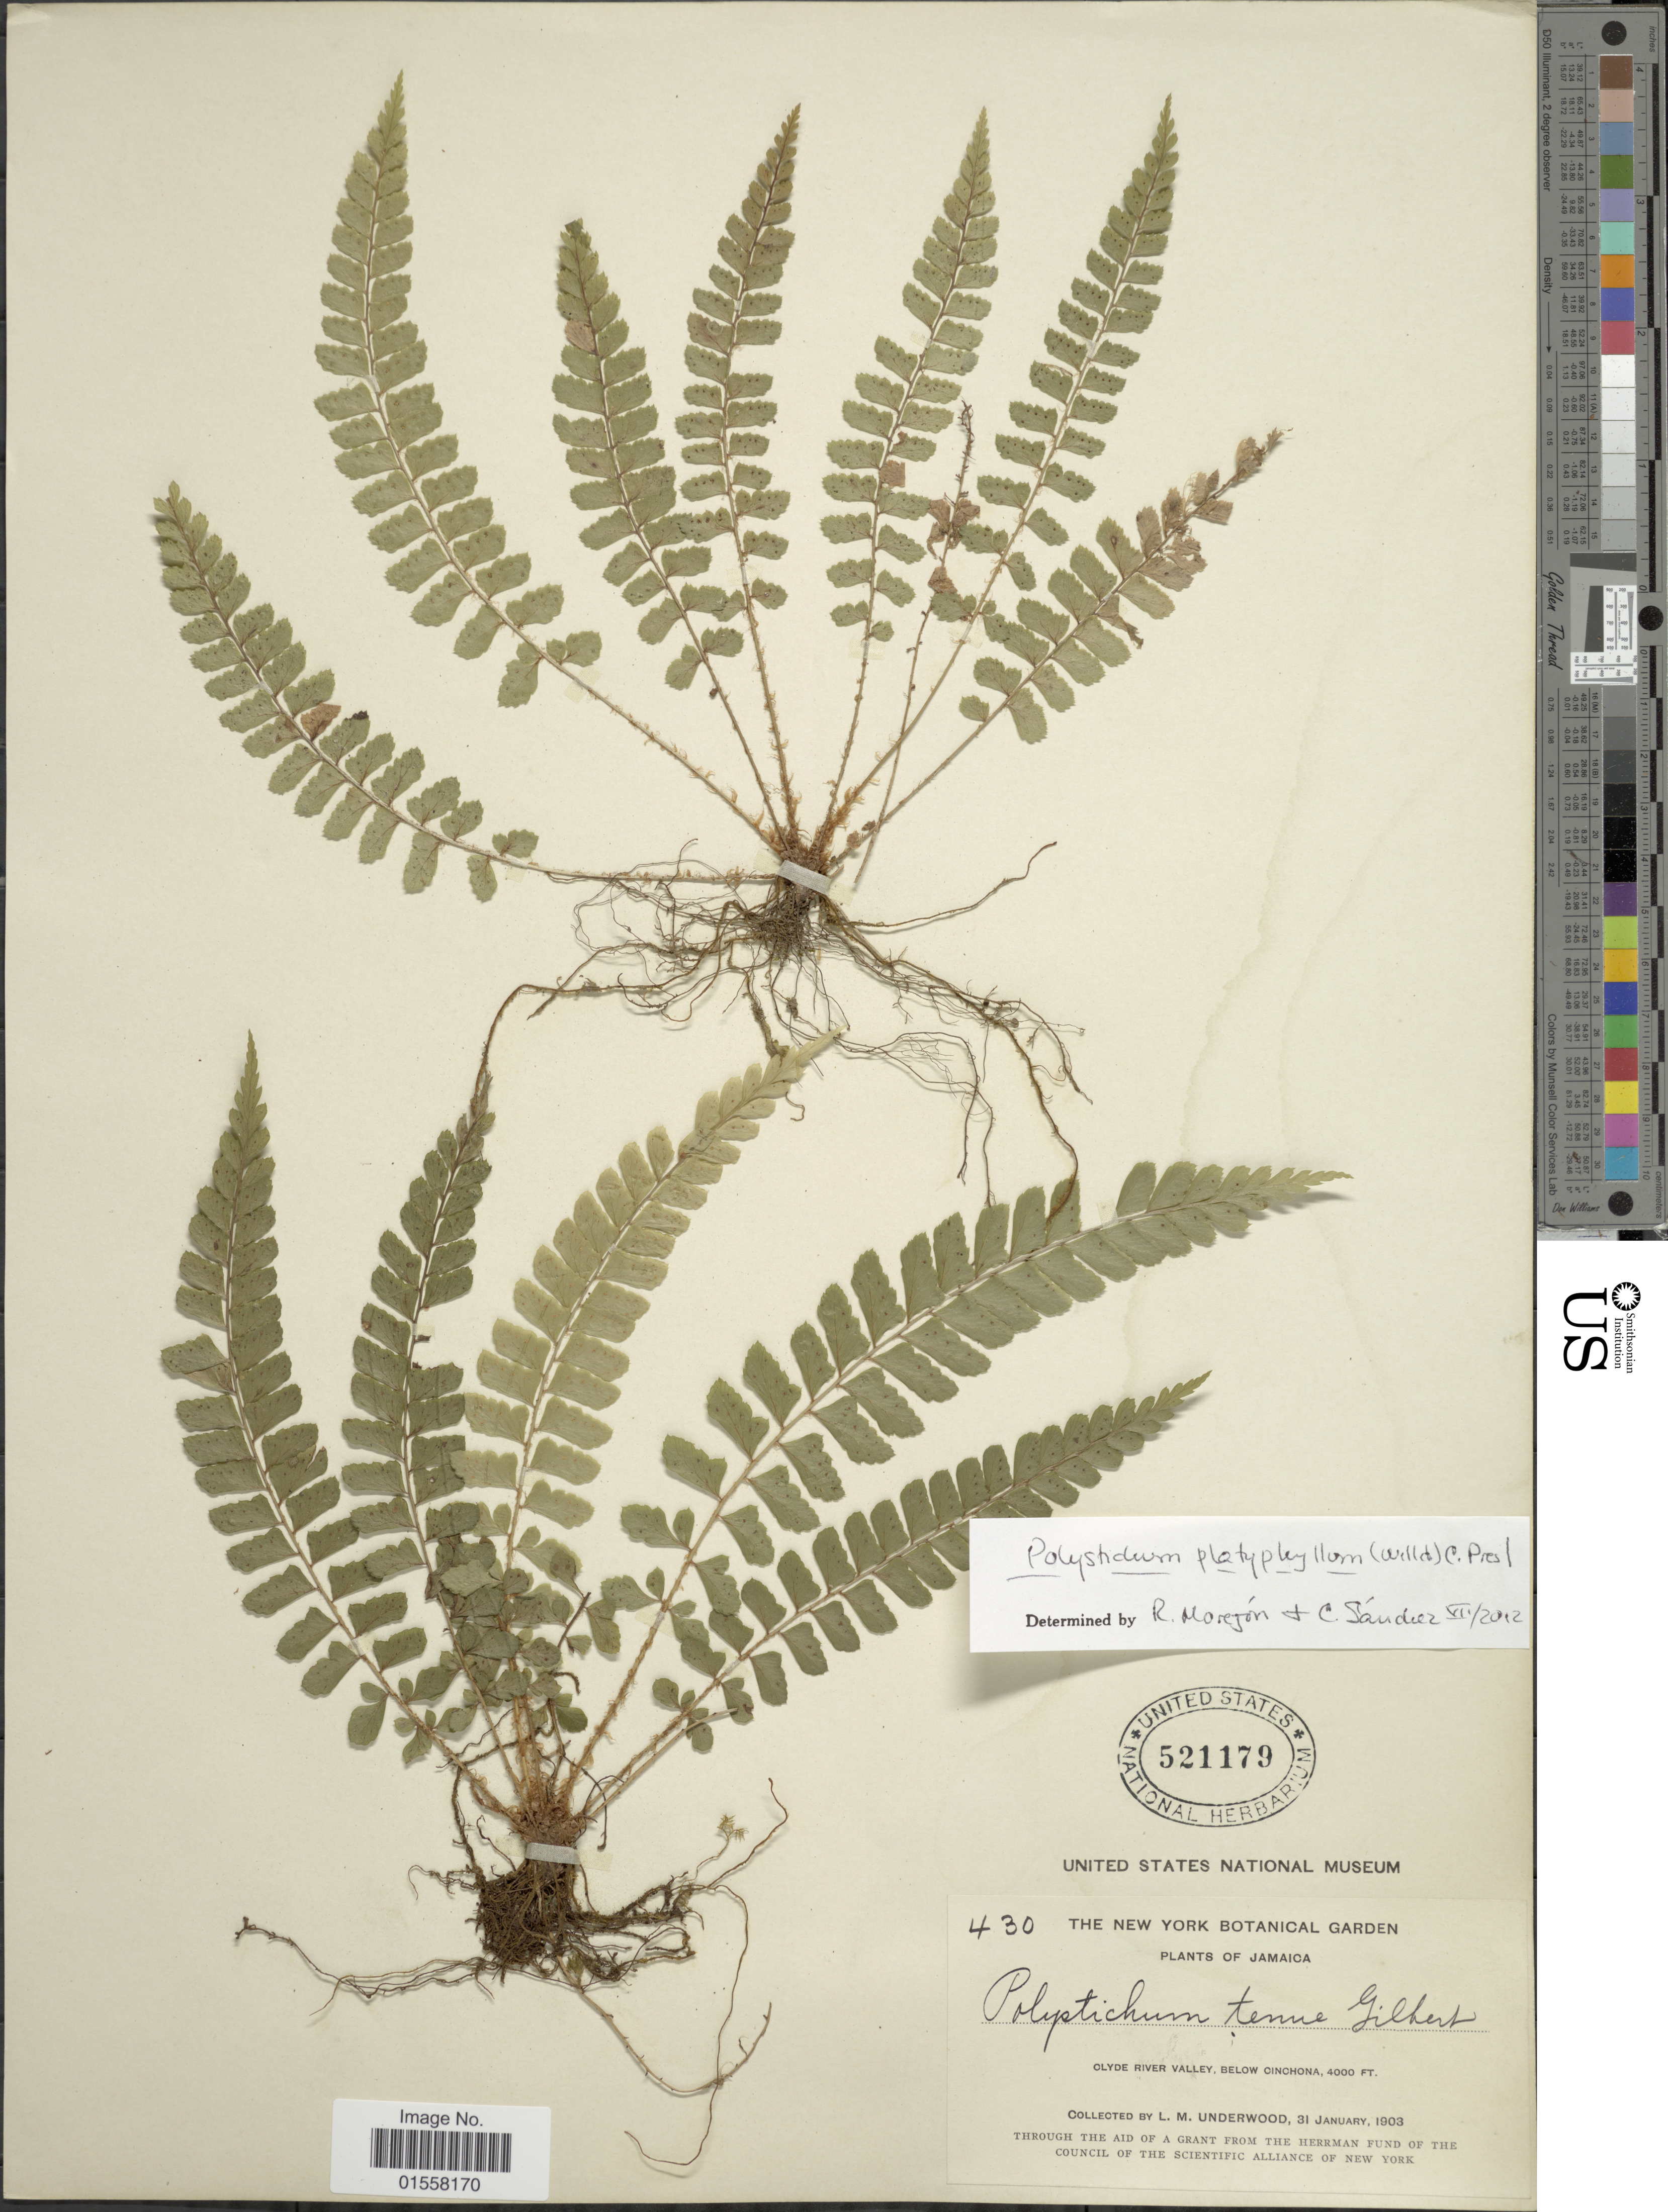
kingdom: Plantae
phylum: Tracheophyta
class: Polypodiopsida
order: Polypodiales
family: Dryopteridaceae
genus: Polystichum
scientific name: Polystichum platyphyllum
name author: (Willd.) C. Presl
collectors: L. M. Underwood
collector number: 430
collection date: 1903-01-31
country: Jamaica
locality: Jamaica, Clyde River Valley, below Cinchona.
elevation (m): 1219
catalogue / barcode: US 521179